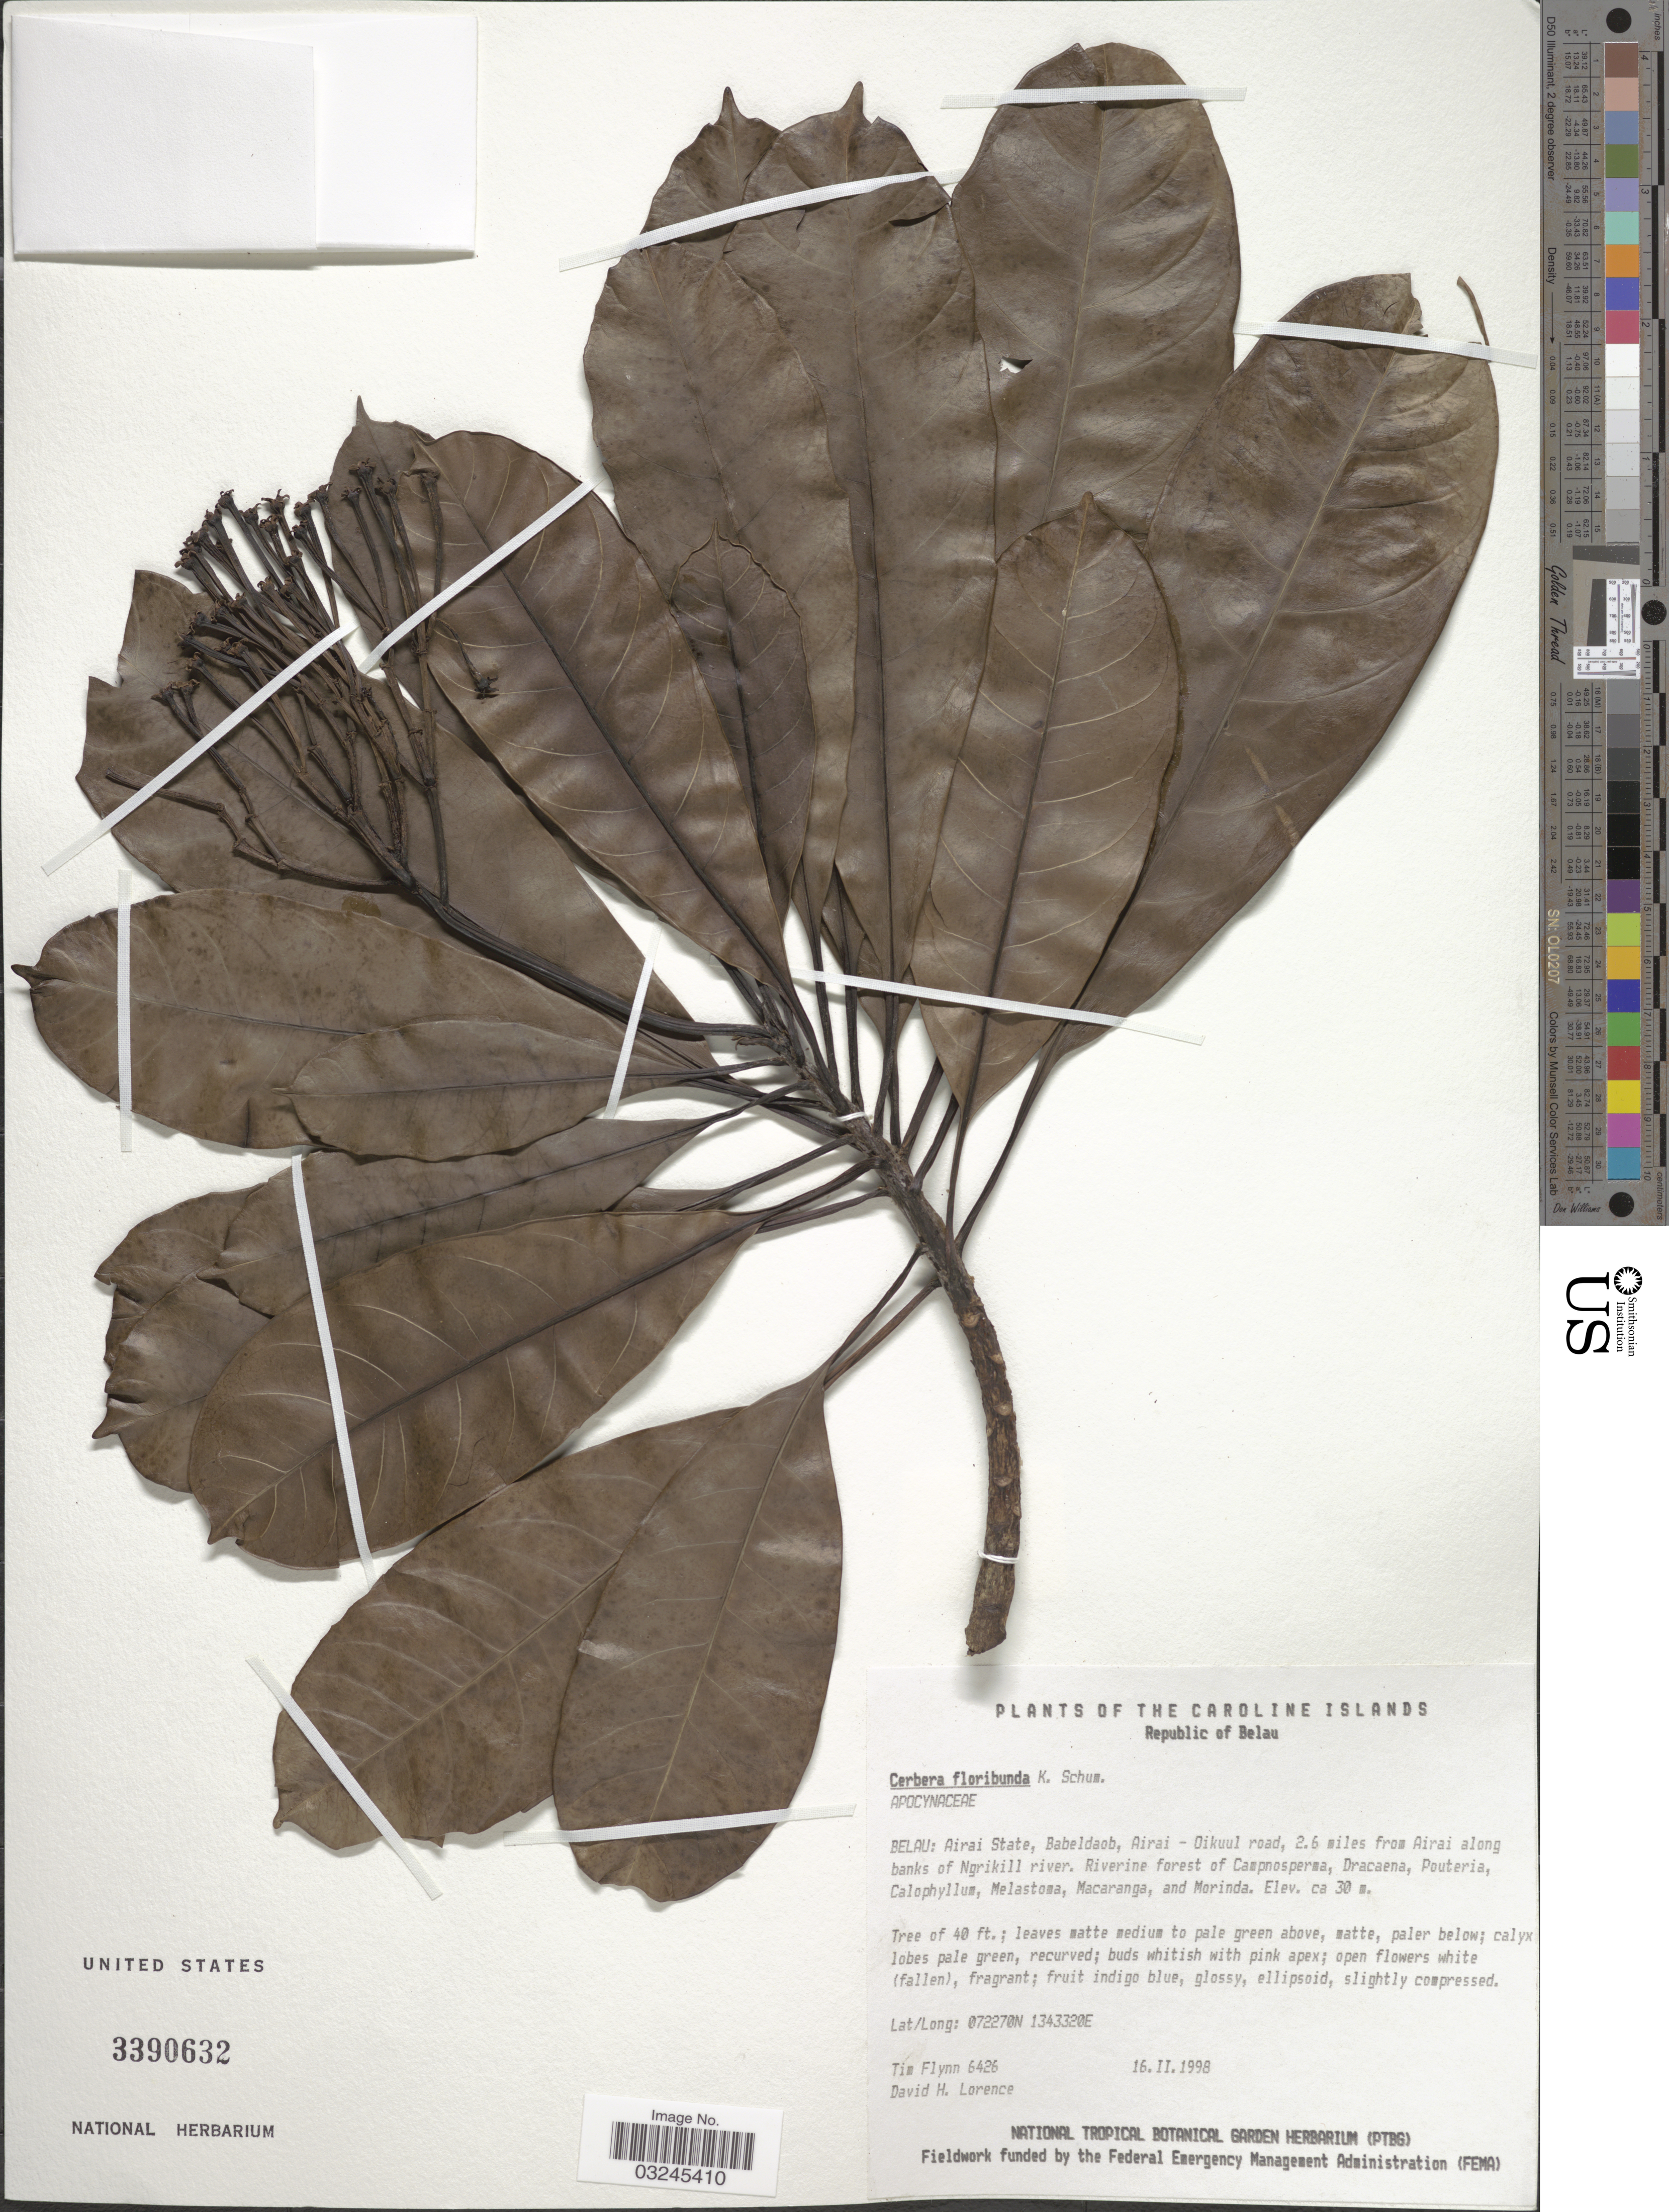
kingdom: Plantae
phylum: Tracheophyta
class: Magnoliopsida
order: Gentianales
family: Apocynaceae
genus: Cerbera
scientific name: Cerbera floribunda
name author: K. Schum.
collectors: T. Flynn & D. Lorence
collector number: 6426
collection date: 1998-02-16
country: Palau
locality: The Caroline Islands. Republic of Belau. Airai State, Babeldaob, Airai - Oikuul road, 2.6 miles from Airai along banks of Ngrikill river.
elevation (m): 30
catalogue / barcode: US 3390632